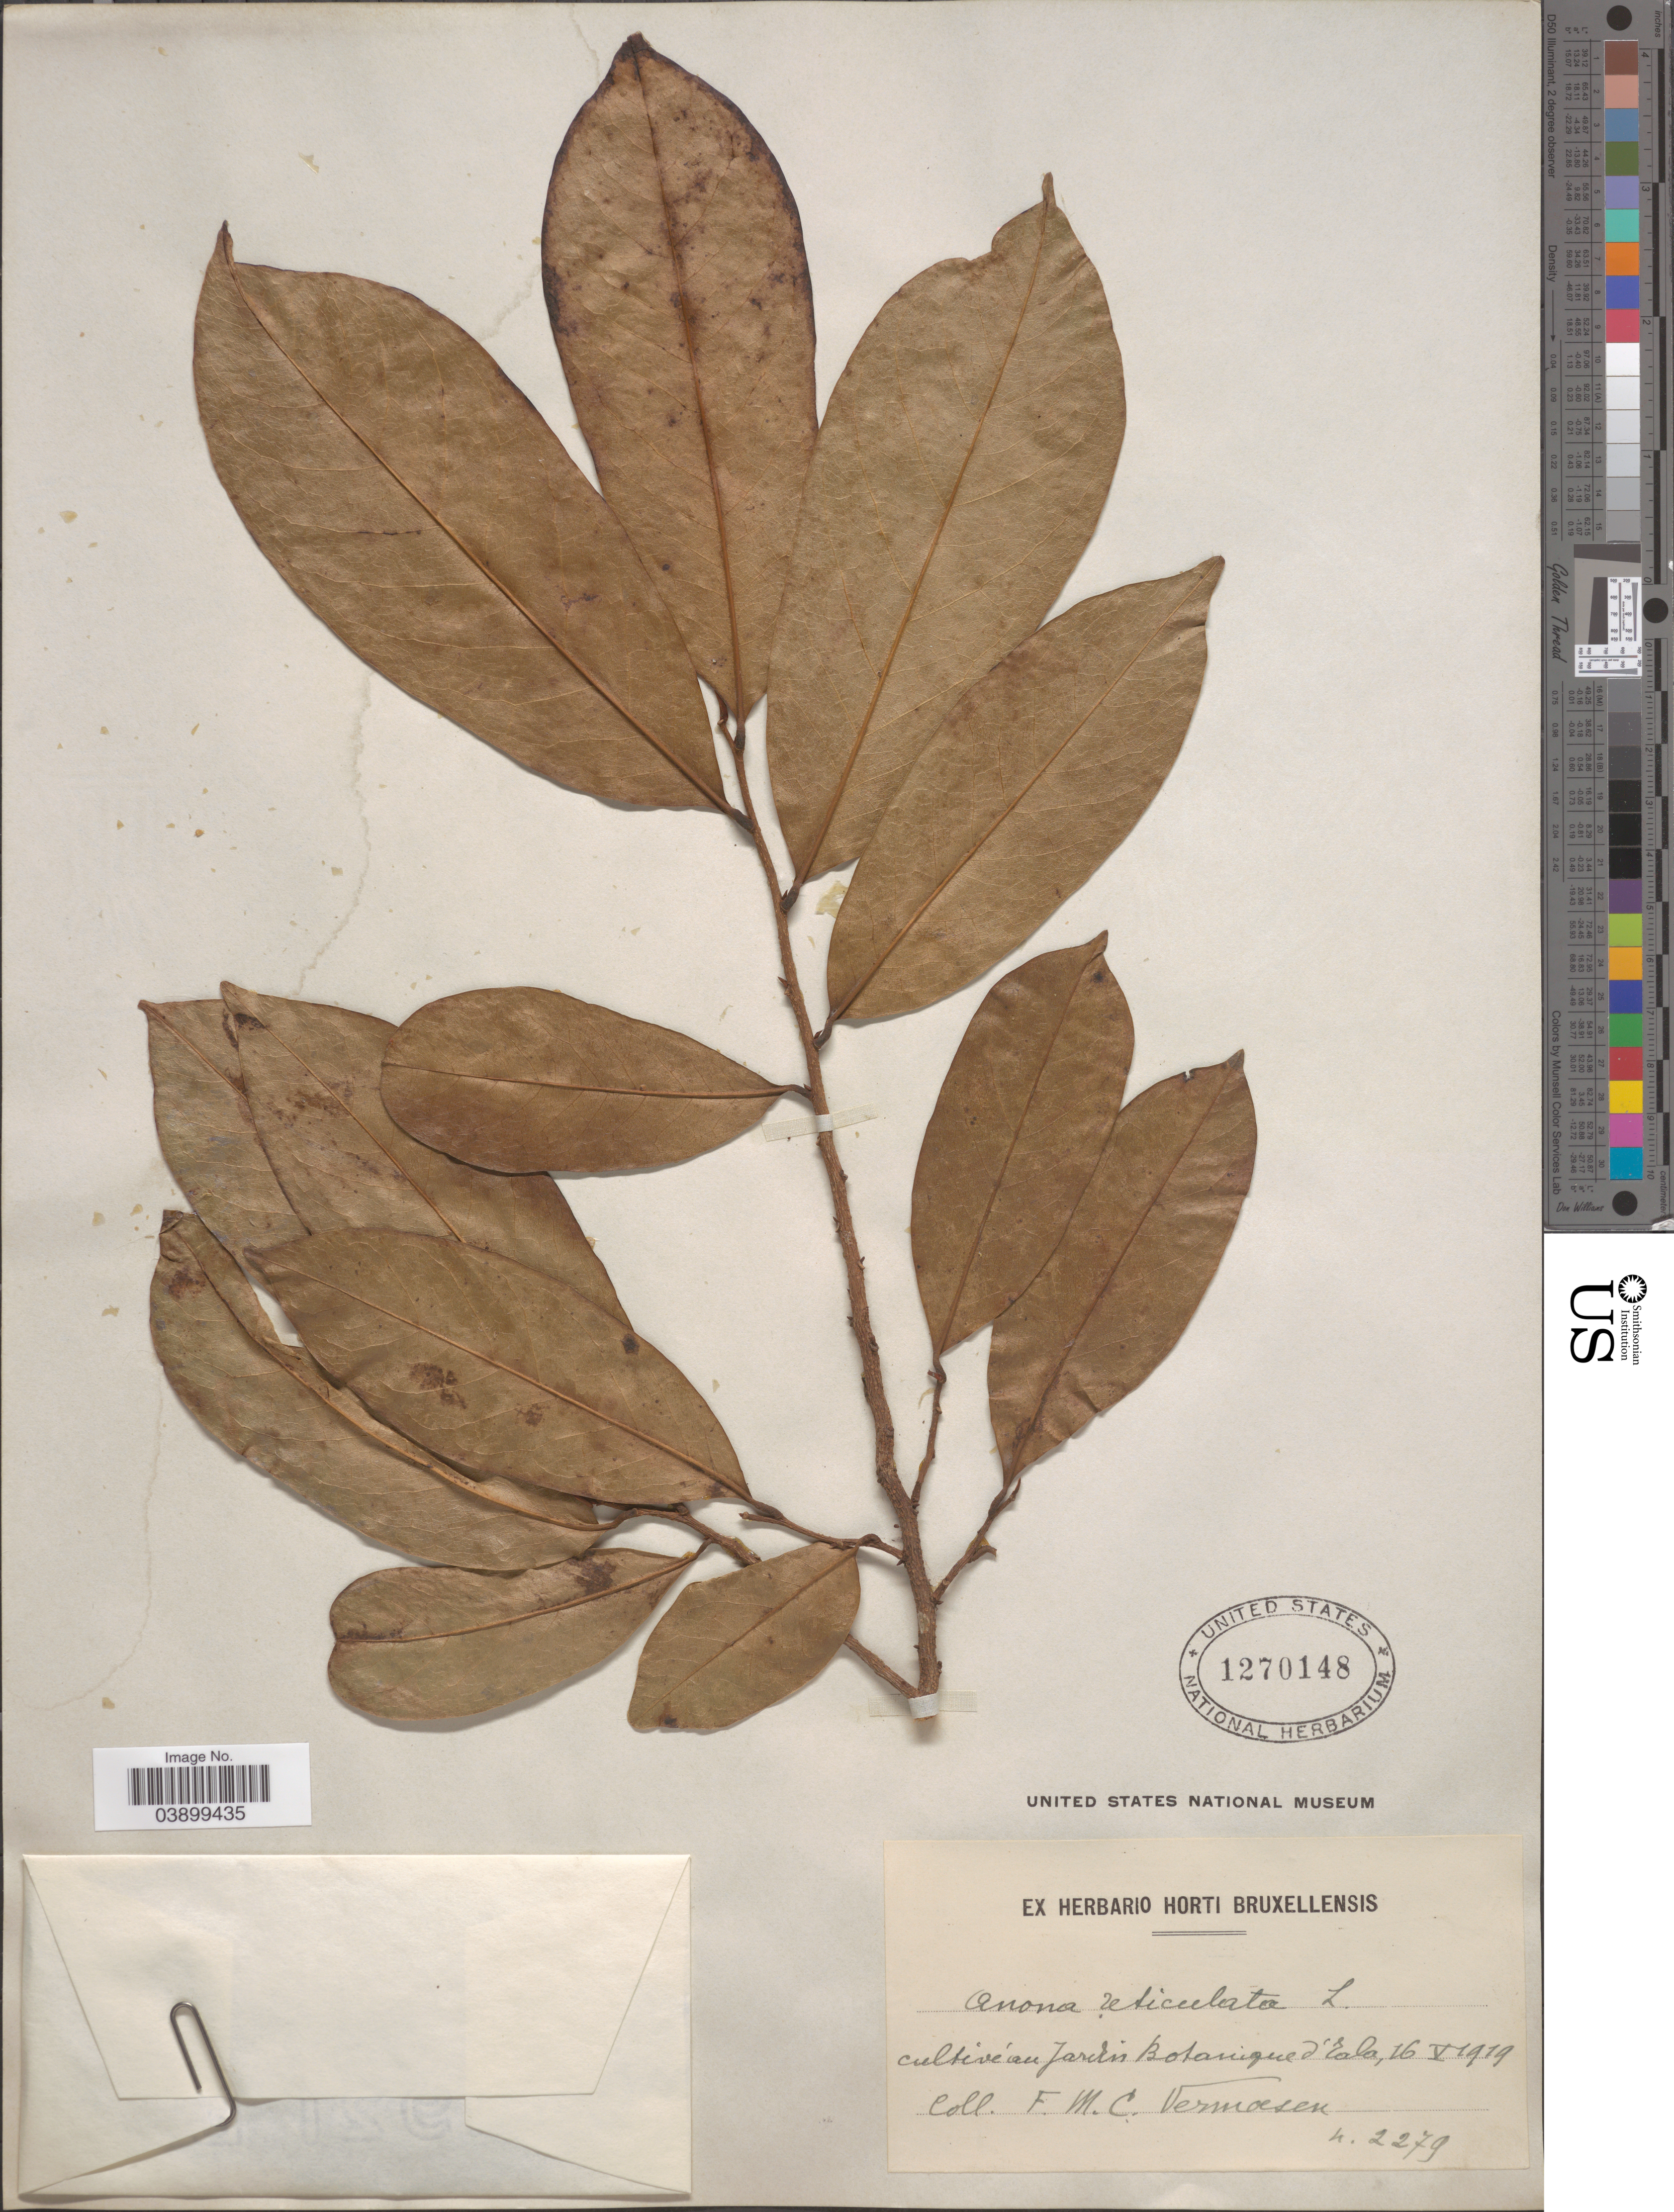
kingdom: Plantae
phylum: Tracheophyta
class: Magnoliopsida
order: Magnoliales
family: Annonaceae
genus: Annona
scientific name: Annona reticulata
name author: L.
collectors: C. Vermoesen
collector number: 2279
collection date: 1919-05-16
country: Congo, Democratic Republic of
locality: Cultive' au Jardin Botanique d'Eala.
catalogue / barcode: US 1270148